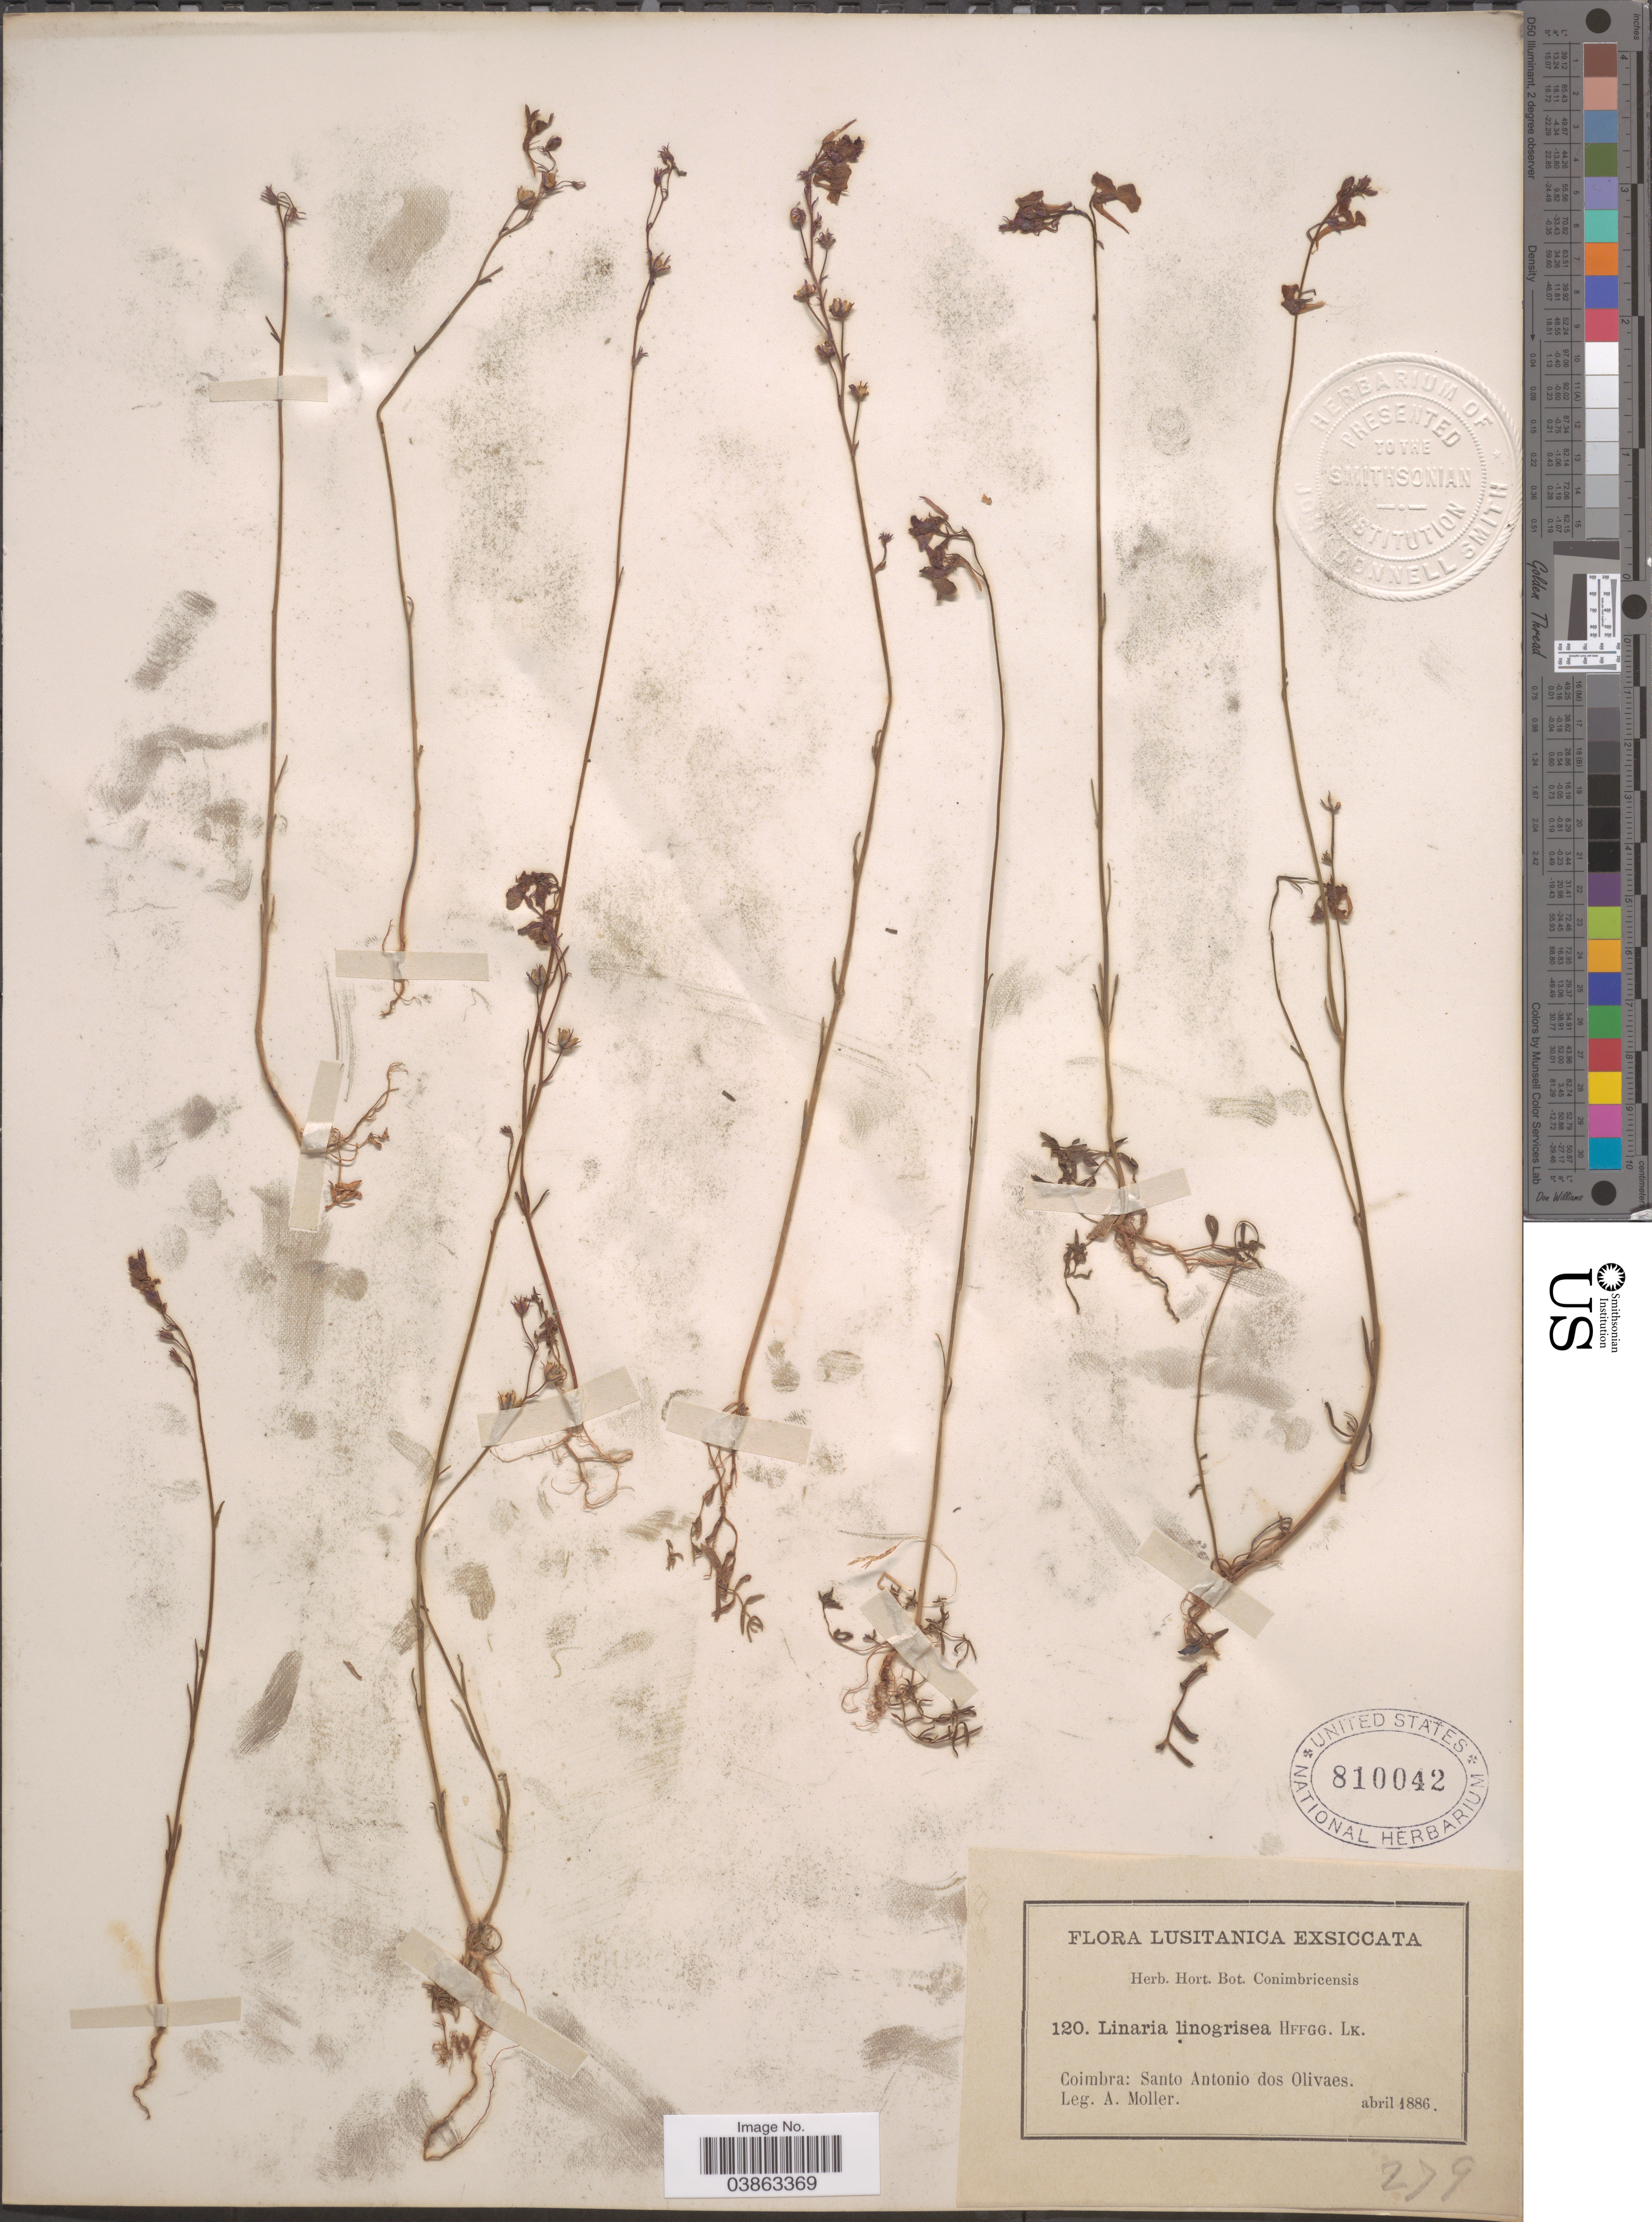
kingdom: Plantae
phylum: Tracheophyta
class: Magnoliopsida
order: Lamiales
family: Plantaginaceae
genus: Linaria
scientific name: Linaria linogrisea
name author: Hoffmanns. & Link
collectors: A. Moller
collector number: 120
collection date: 1886-04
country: Portugal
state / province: Coimbra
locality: Lusitanica. Santo Antonio dos Olivaes.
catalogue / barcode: US 810042